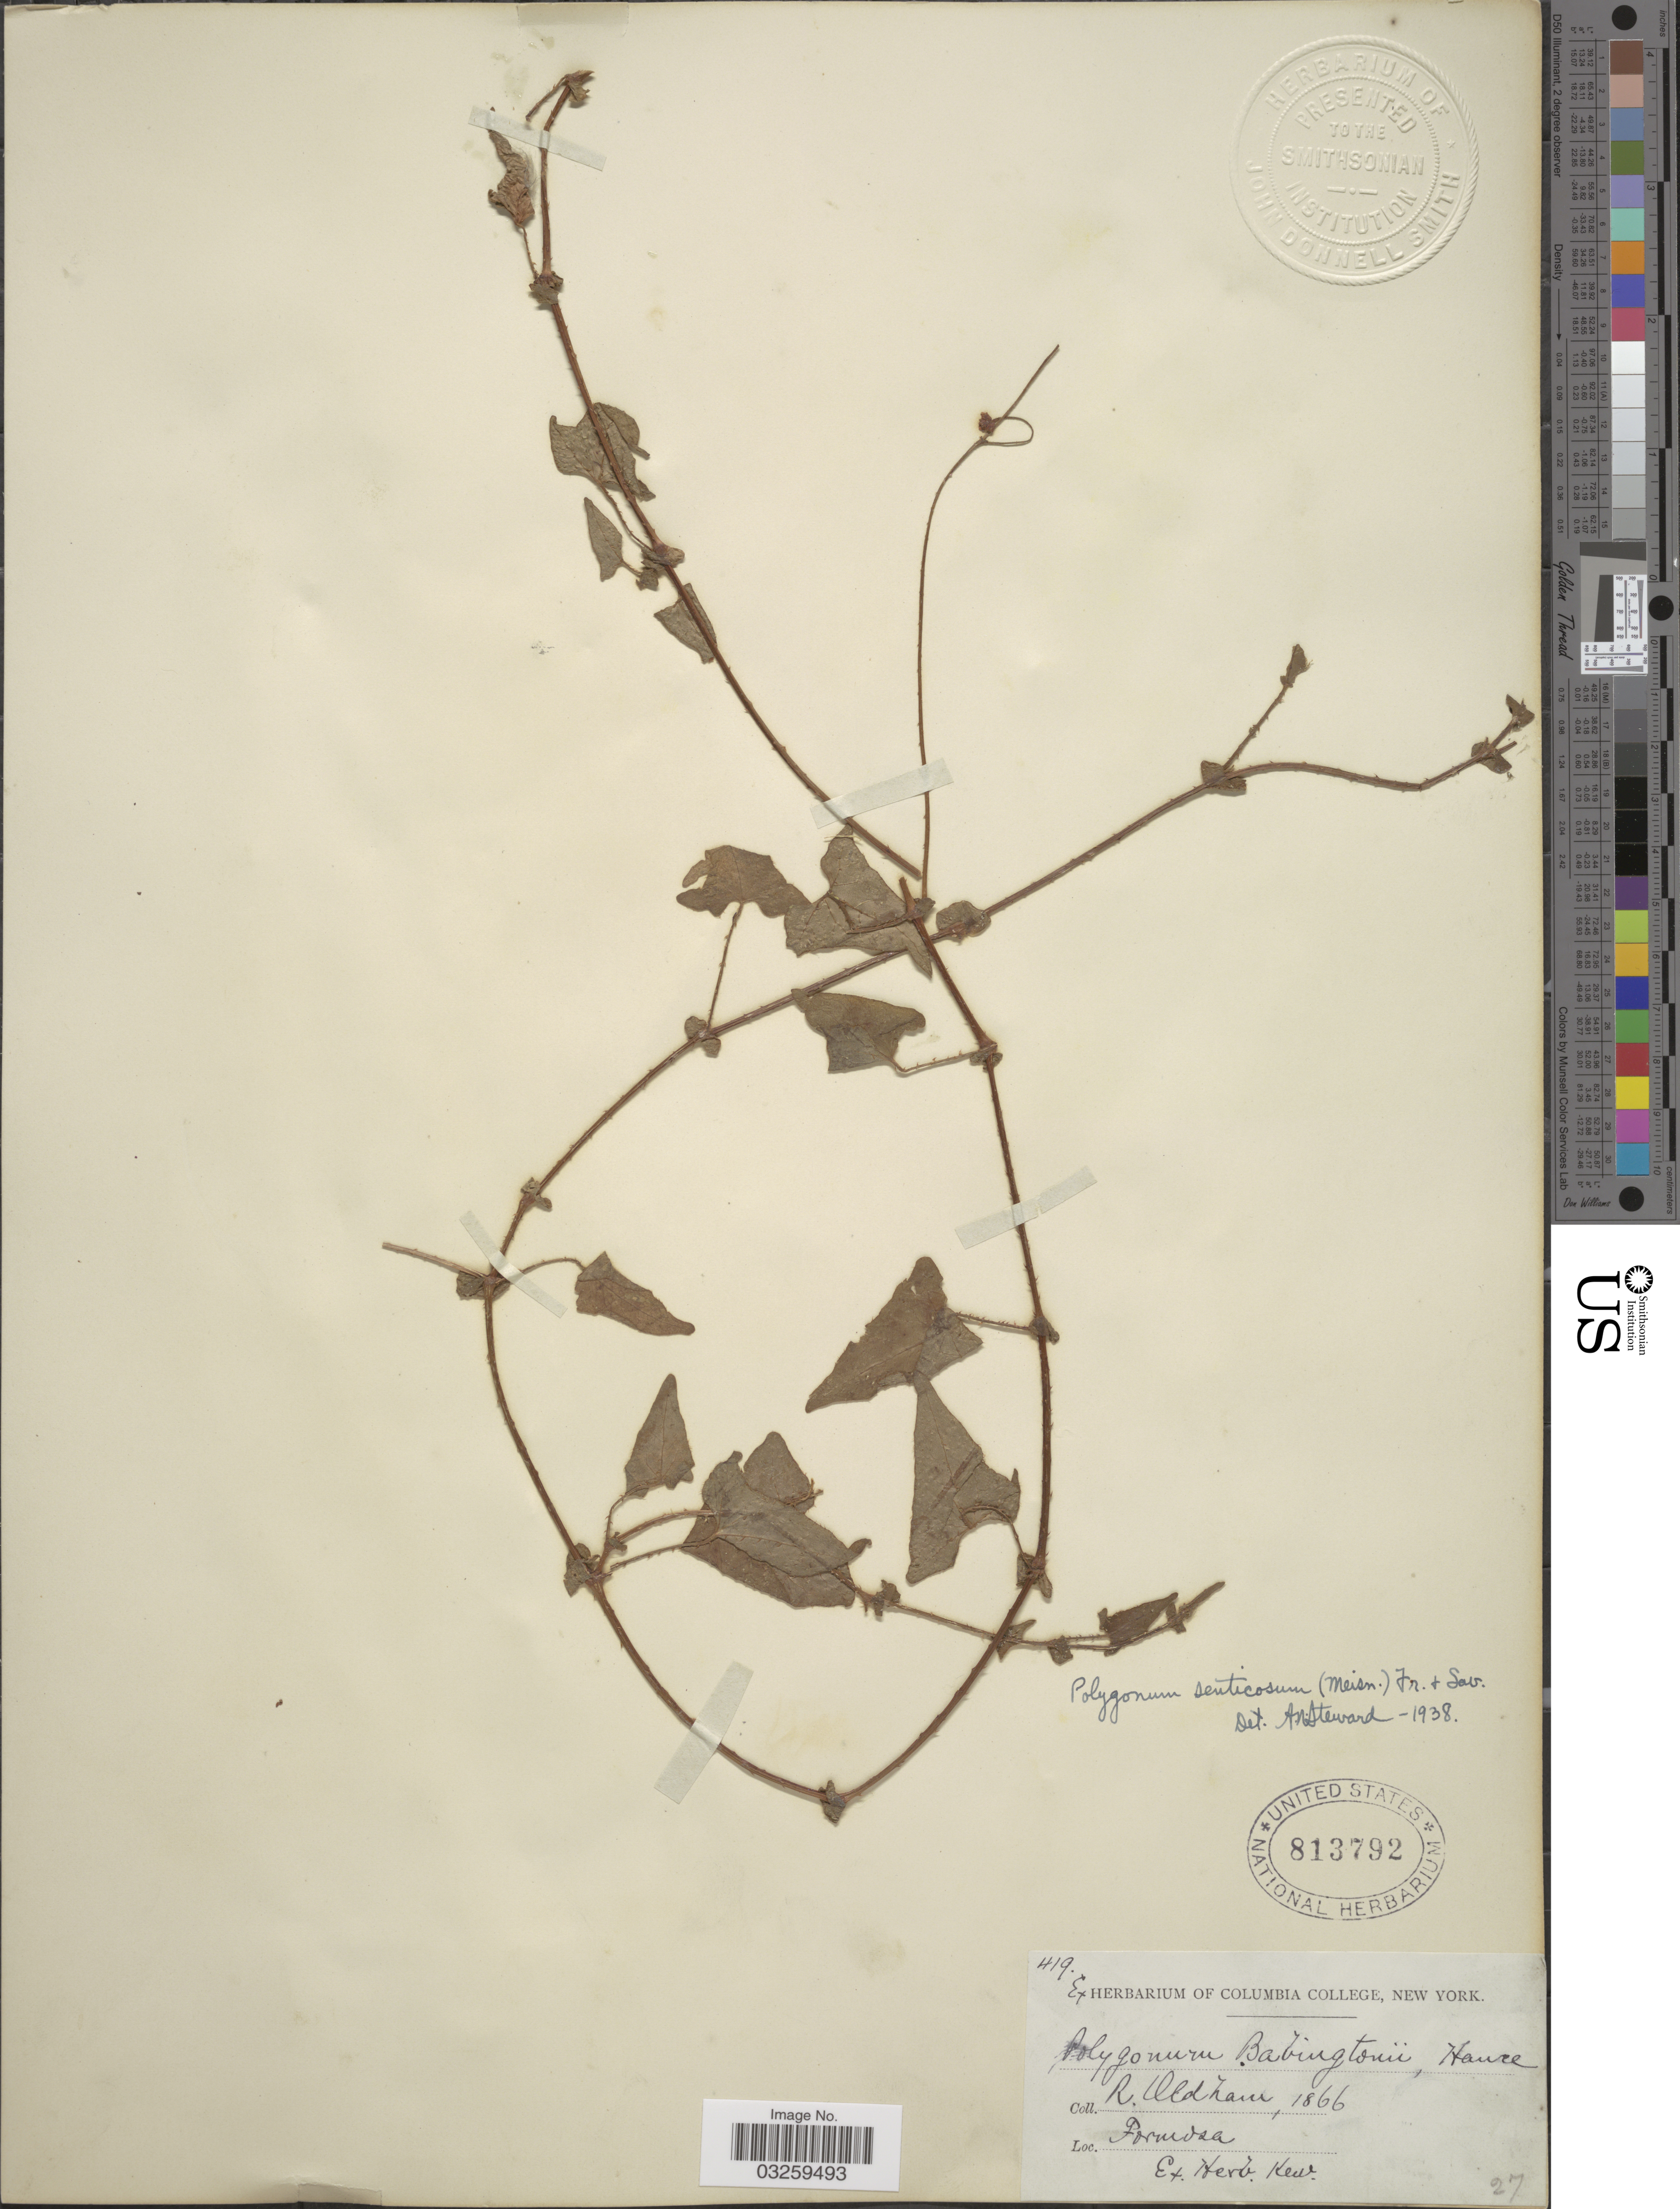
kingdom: Plantae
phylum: Tracheophyta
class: Magnoliopsida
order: Caryophyllales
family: Polygonaceae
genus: Polygonum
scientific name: Polygonum senticosum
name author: Franch. & Sav.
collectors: R. Oldham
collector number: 419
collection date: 1866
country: Taiwan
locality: Formosa.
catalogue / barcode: US 813792